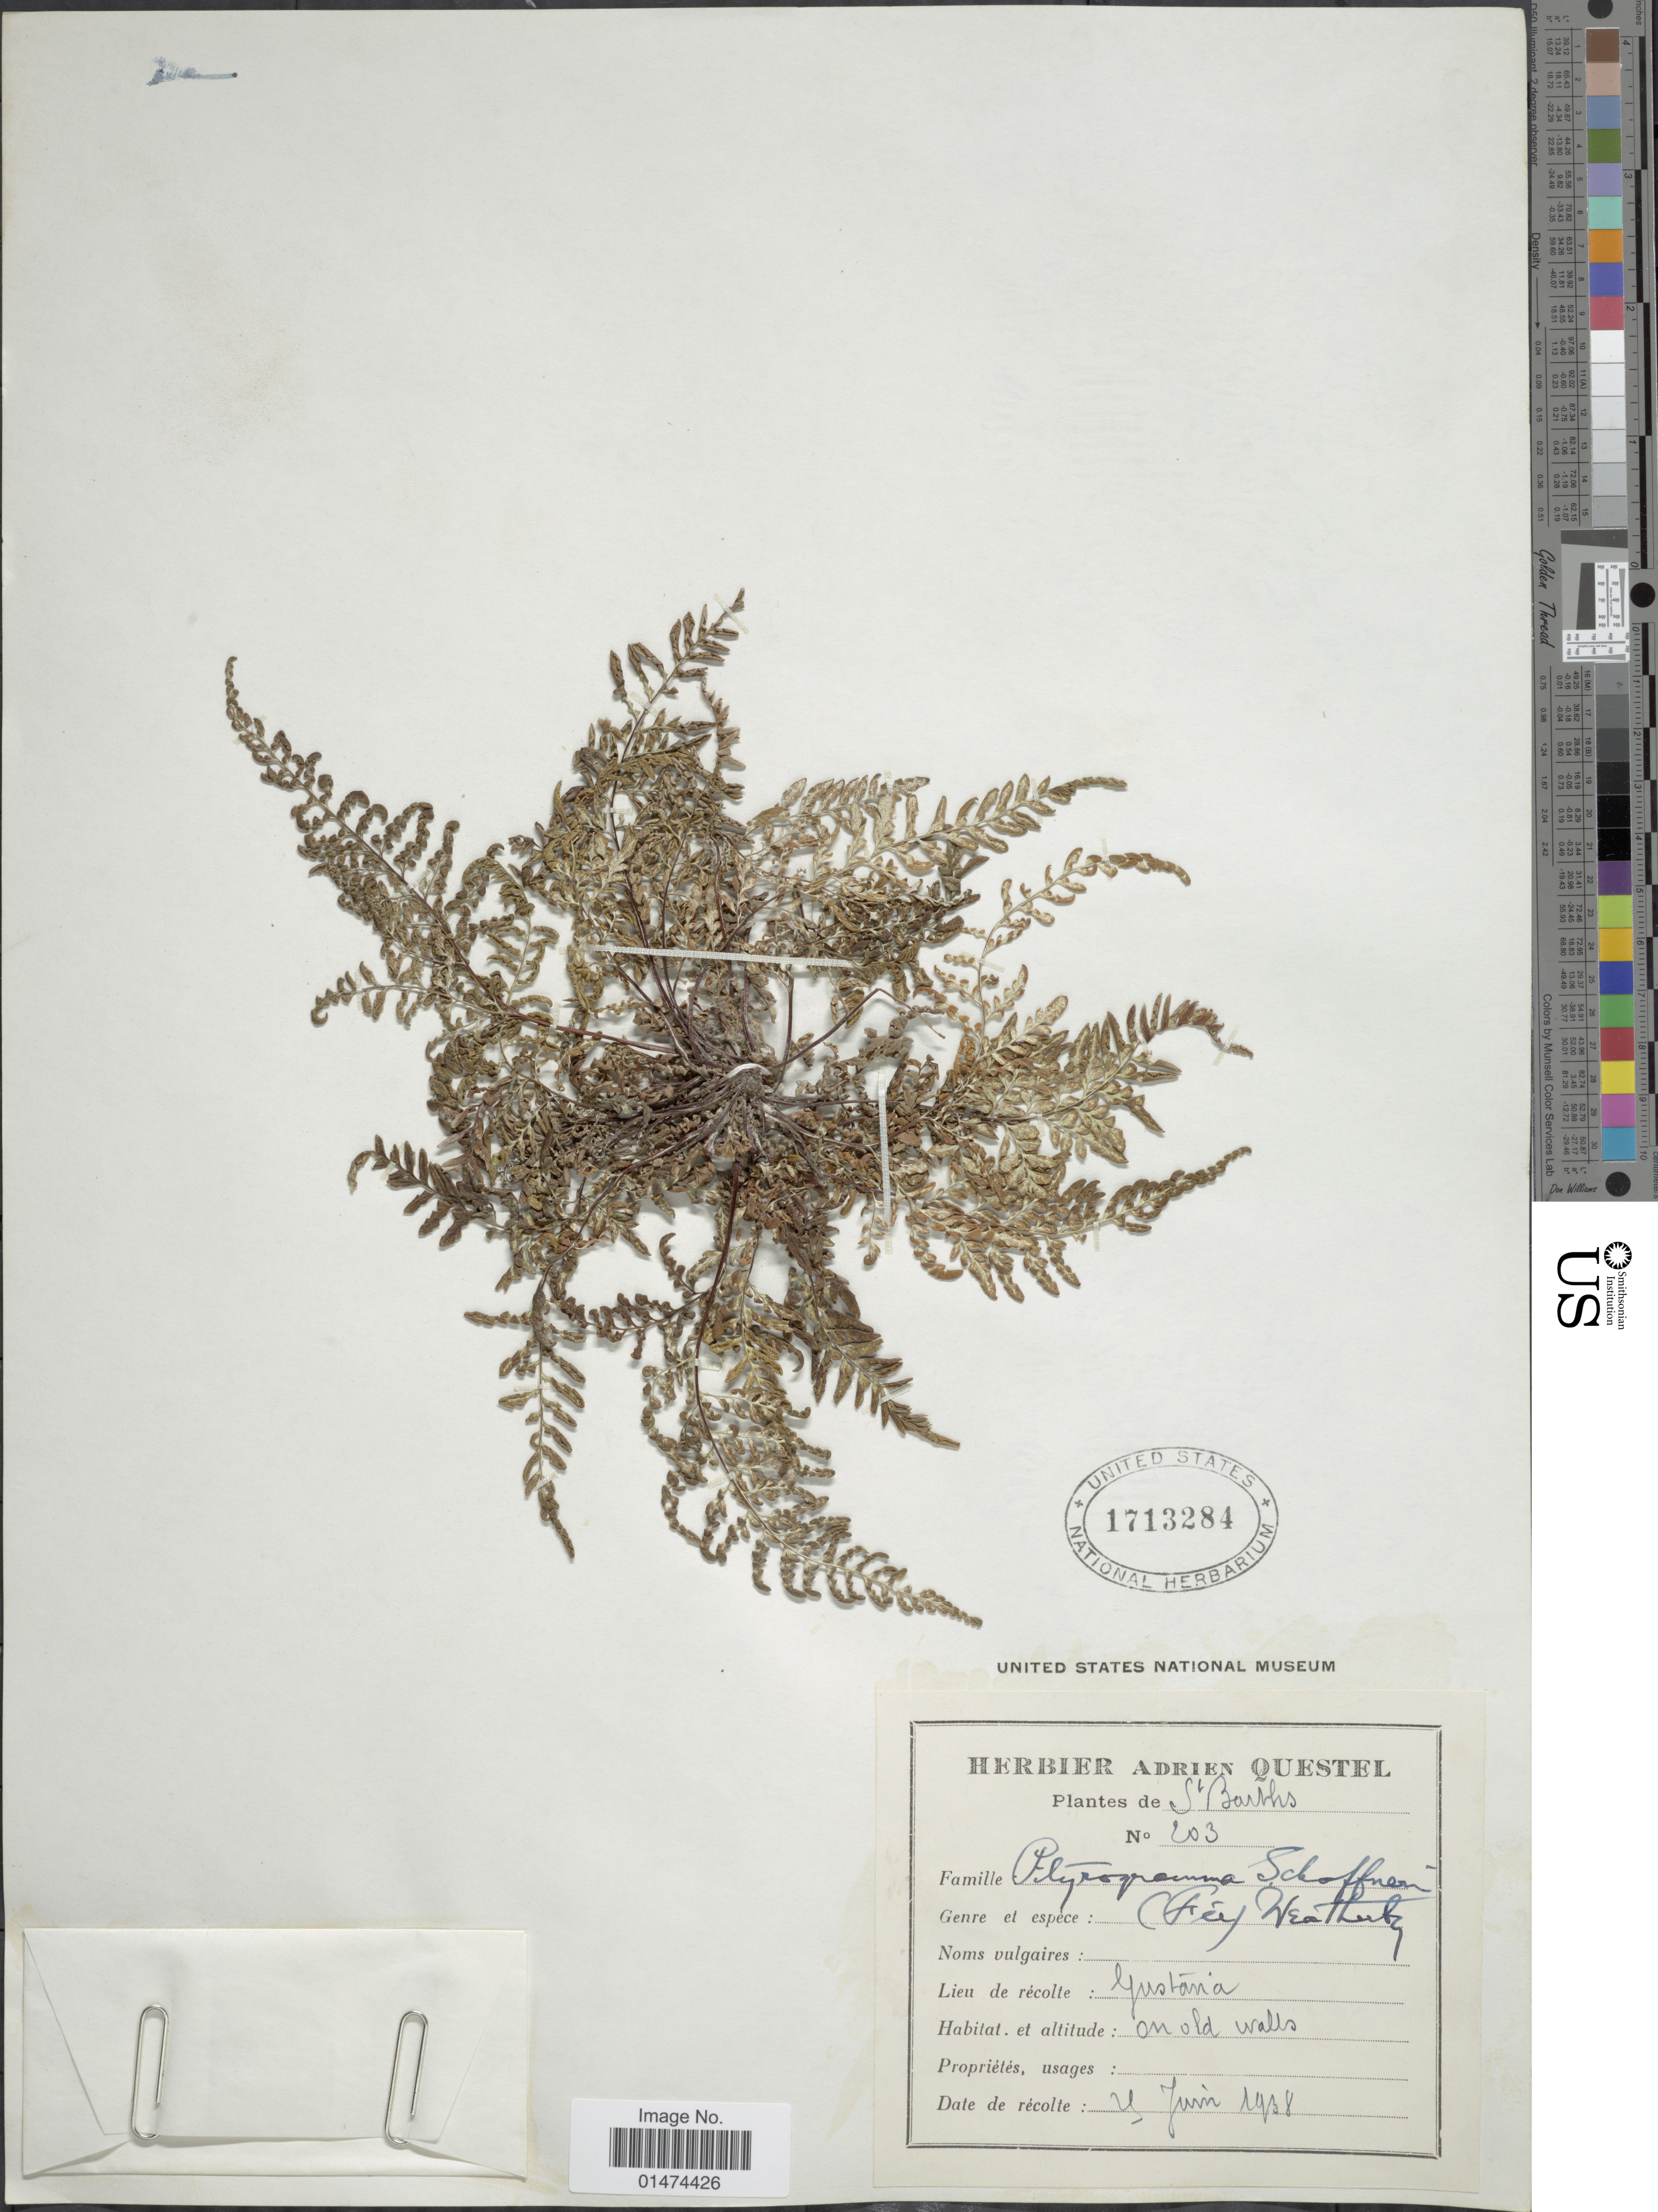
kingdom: Plantae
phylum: Tracheophyta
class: Polypodiopsida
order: Polypodiales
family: Pteridaceae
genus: Pityrogramma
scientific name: Pityrogramma chrysophylla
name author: (Sw.) Link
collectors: ex herb. A. Questal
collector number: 203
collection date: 1938-06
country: Saint Barthélemy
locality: Gustania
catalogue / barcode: US 1713284